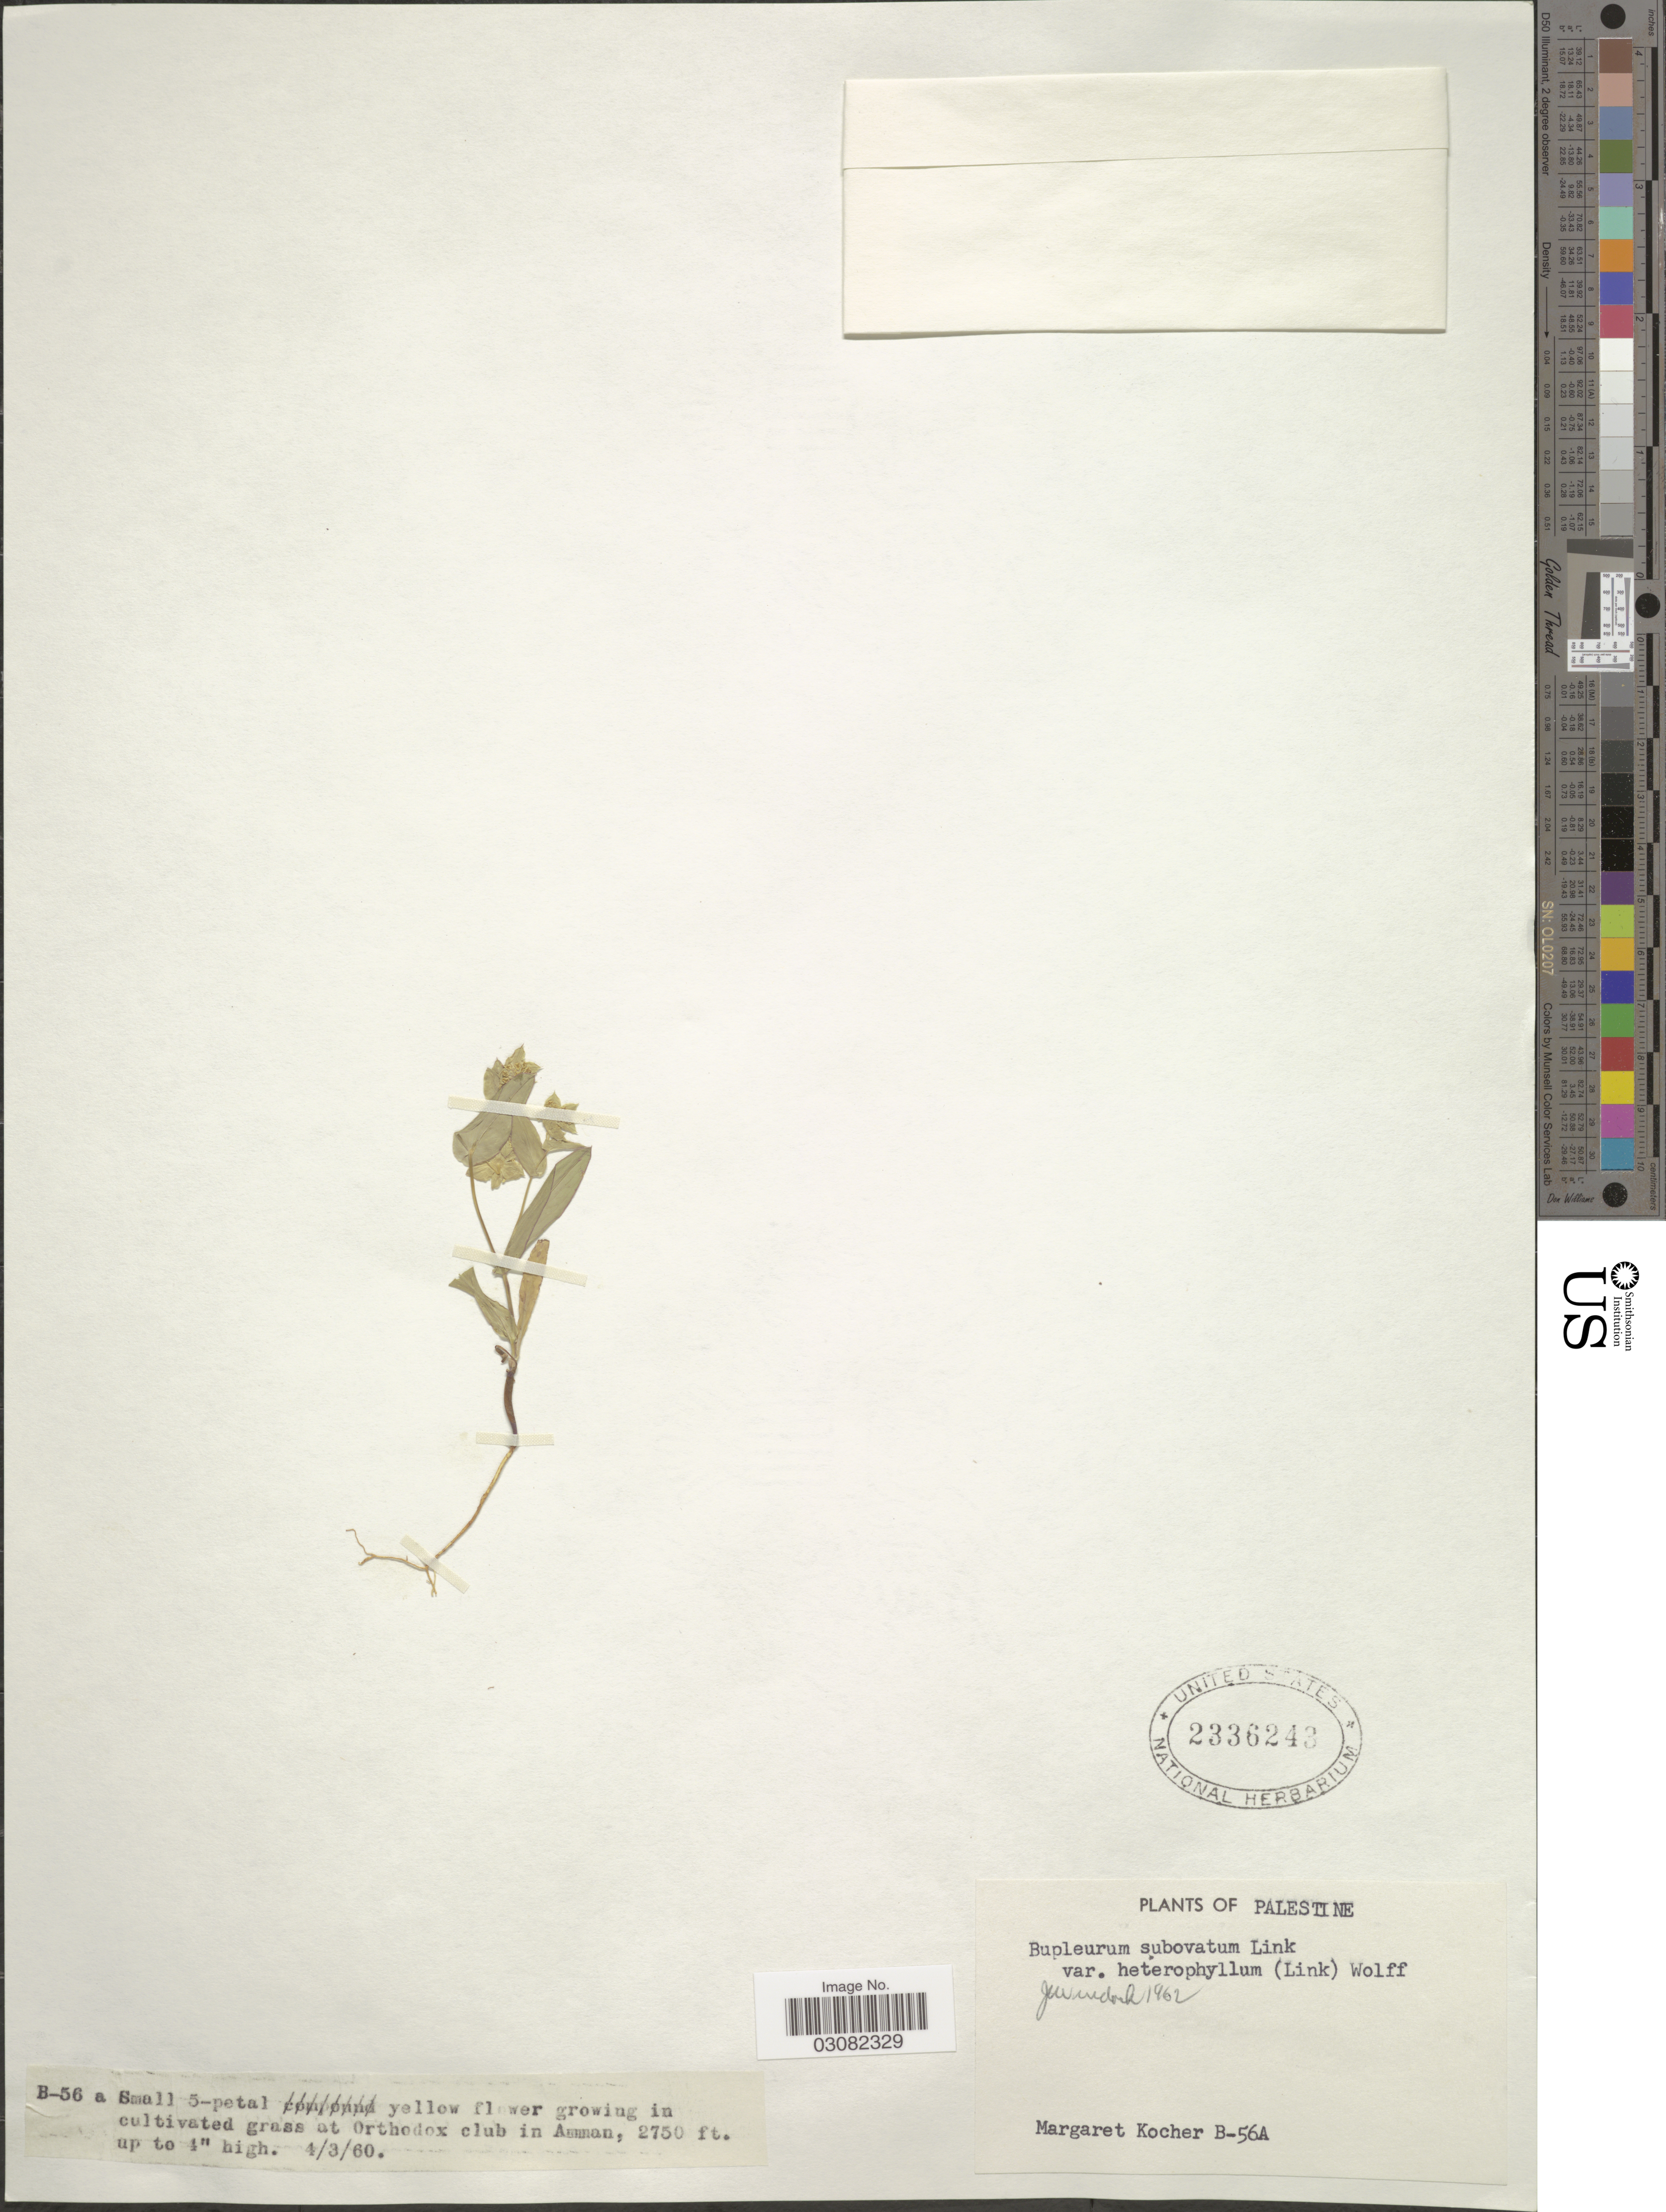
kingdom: Plantae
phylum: Tracheophyta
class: Magnoliopsida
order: Apiales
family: Apiaceae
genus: Bupleurum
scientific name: Bupleurum subovatum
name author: Link ex Spreng.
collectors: M. Kocher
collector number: B-56A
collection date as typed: Transcribed d/m/y: 4/3/60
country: Jordan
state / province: Amman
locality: Cultivated grass at Orthodox club in Amman. Palestine.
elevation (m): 838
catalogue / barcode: US 2336243